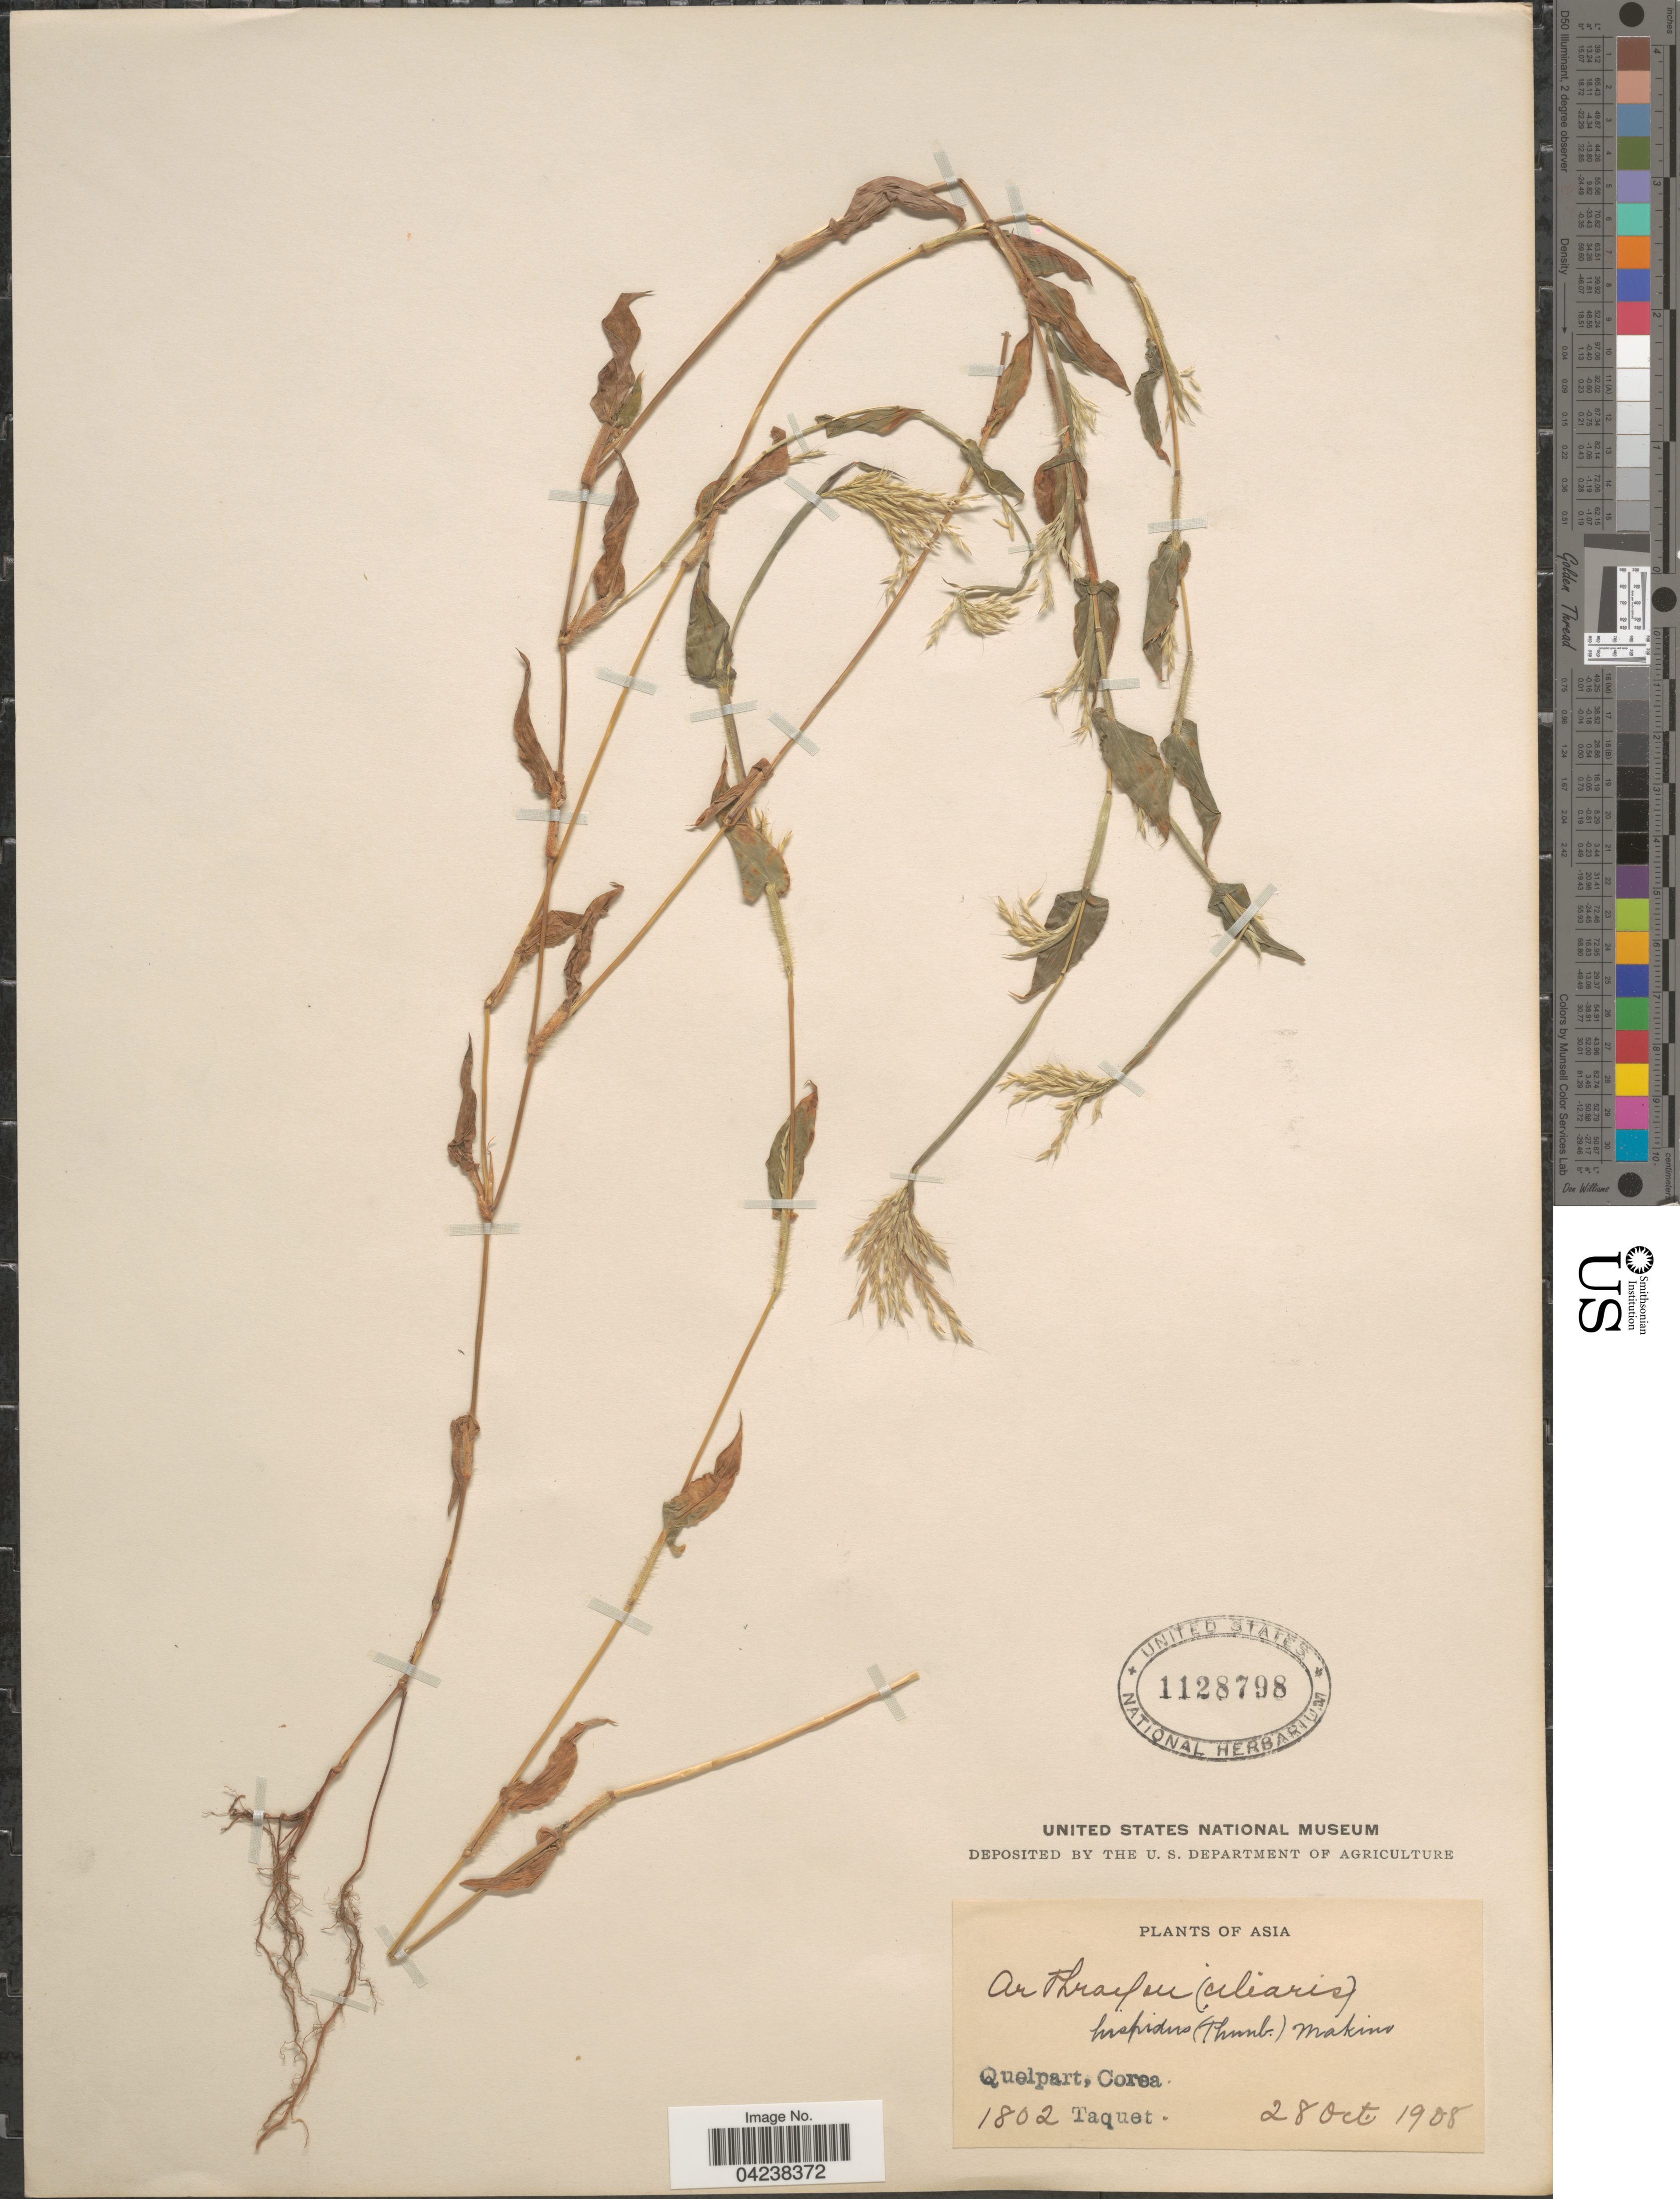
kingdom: Plantae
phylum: Tracheophyta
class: Liliopsida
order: Poales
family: Poaceae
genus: Arthraxon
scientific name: Arthraxon hispidus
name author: (Thunb.) Makino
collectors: Taquet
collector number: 1802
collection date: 1908-10-28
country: South Korea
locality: Quelpart, Corea.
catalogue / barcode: US 1128798